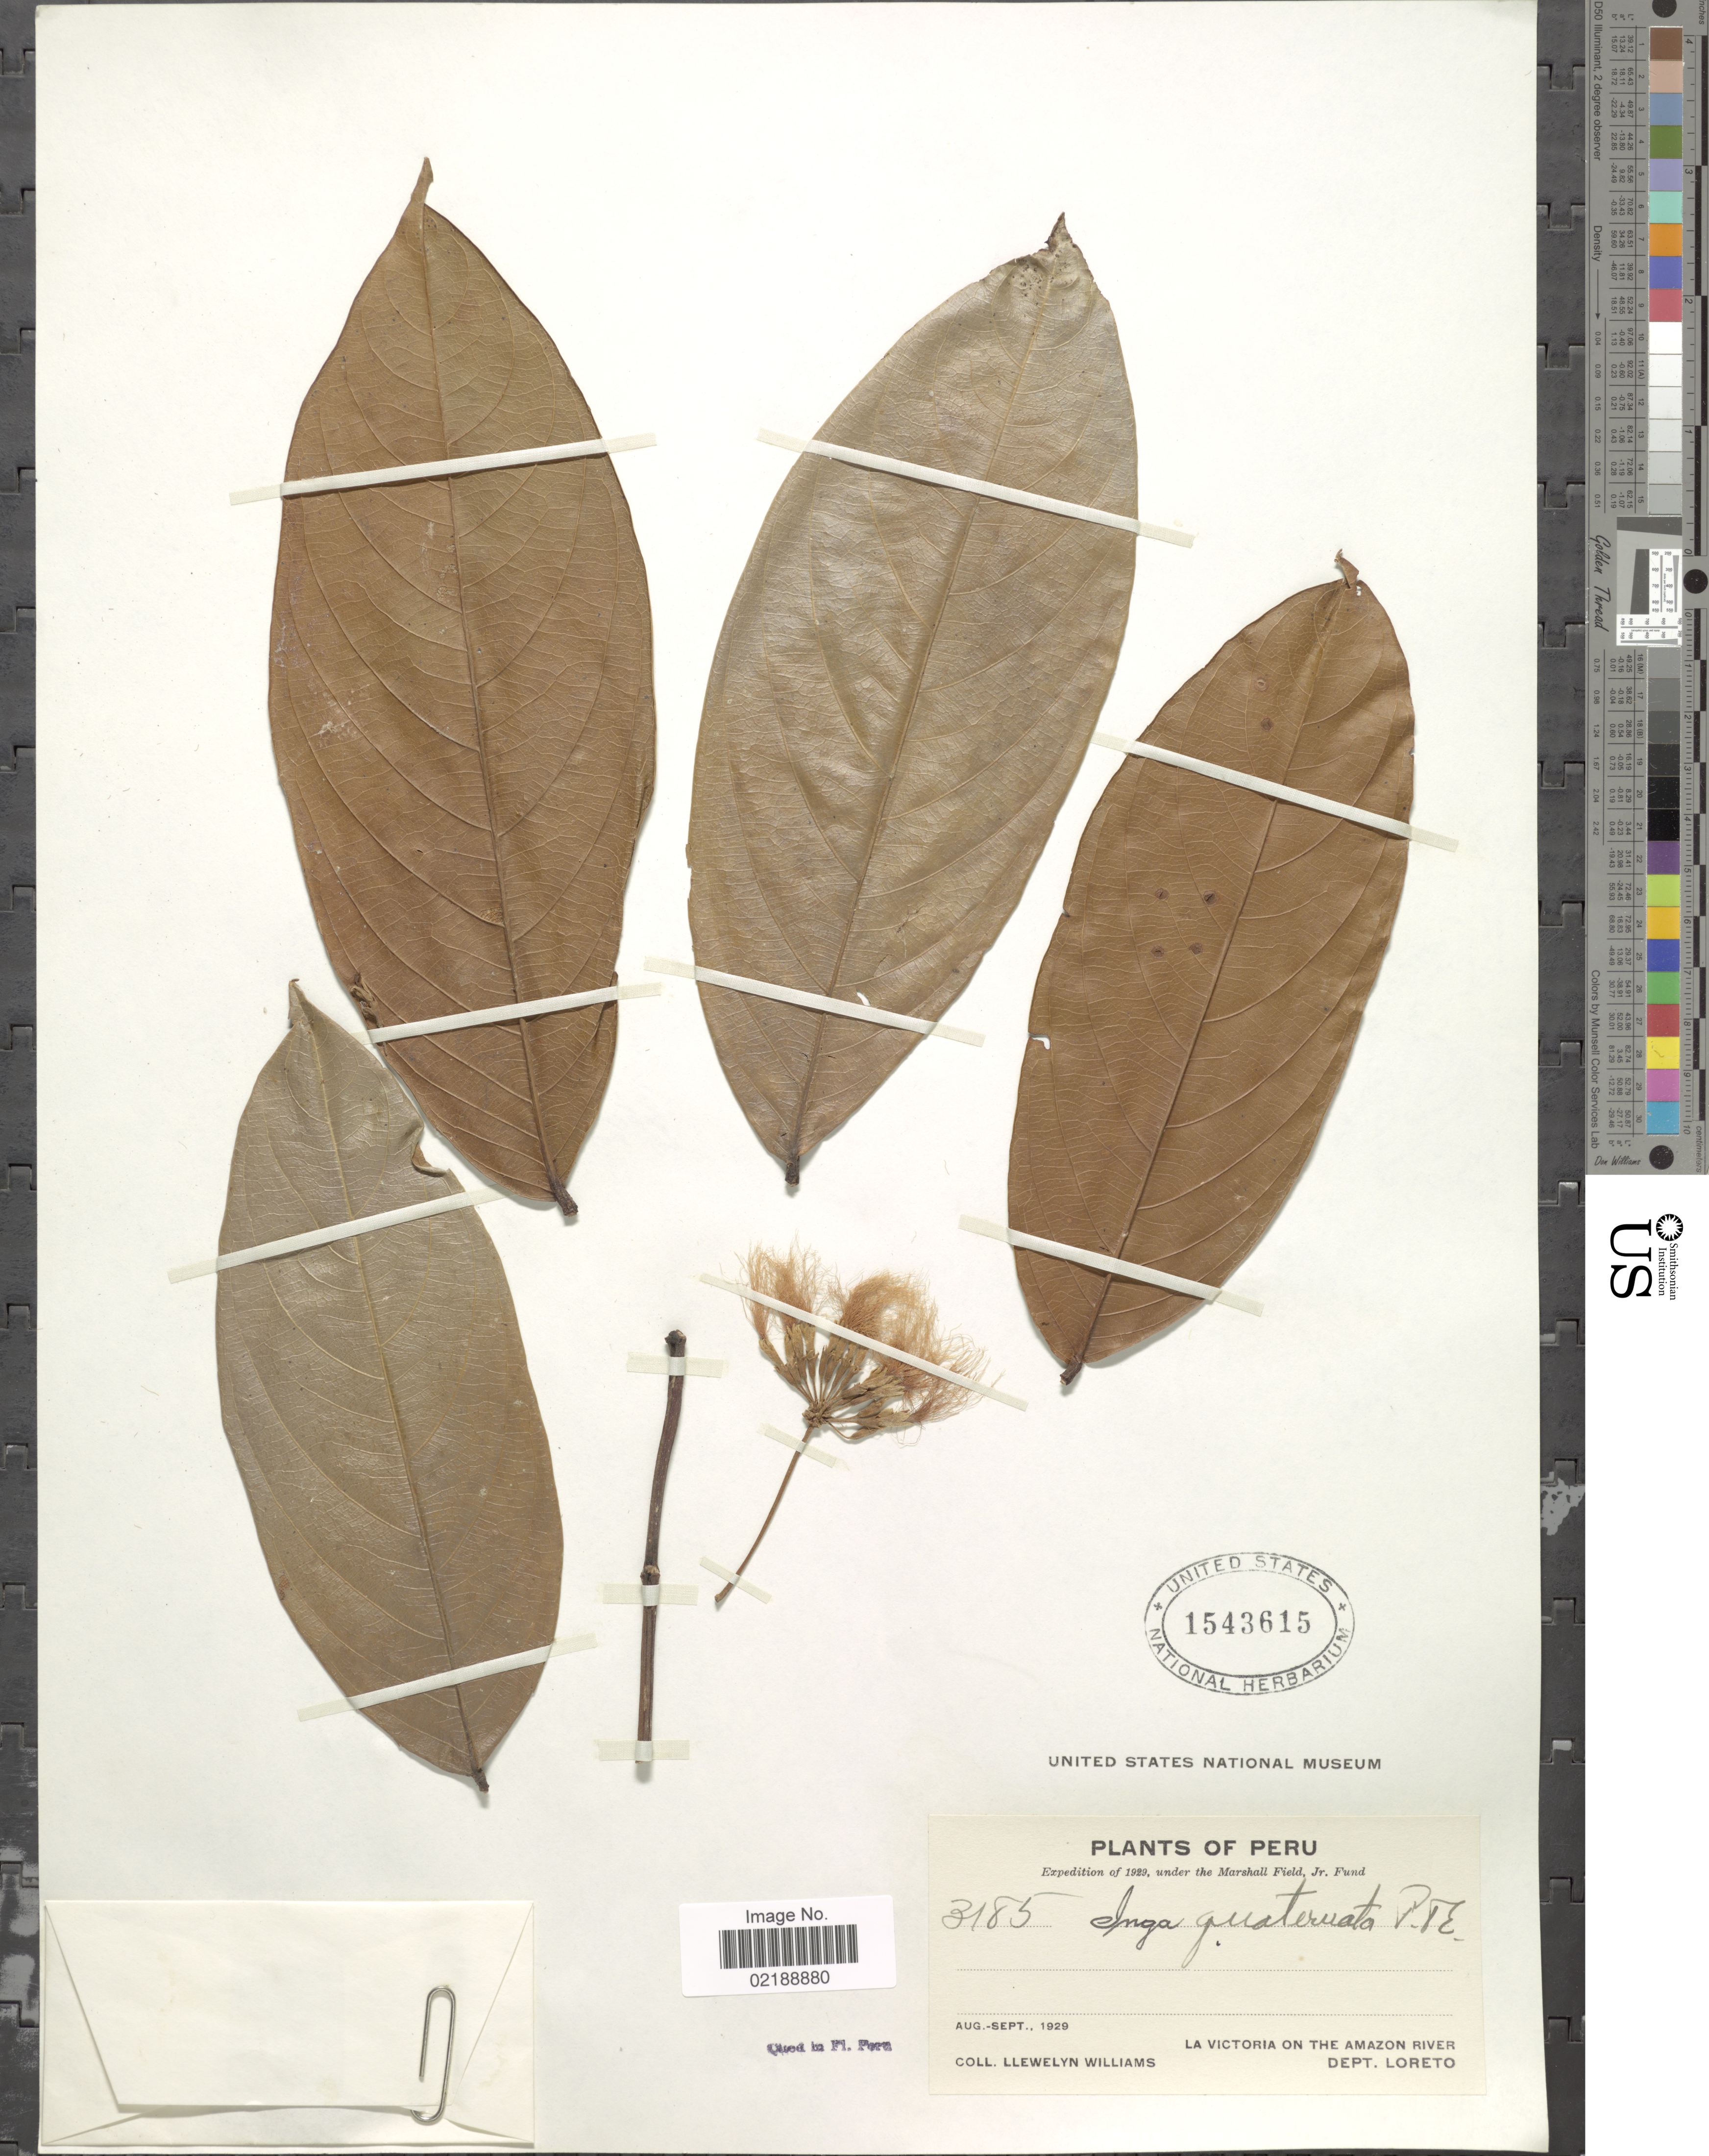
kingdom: Plantae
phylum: Tracheophyta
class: Magnoliopsida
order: Fabales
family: Fabaceae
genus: Inga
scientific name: Inga nobilis subsp. quaternata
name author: (Poepp. & Endl.) T.D. Penn.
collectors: Ll. Williams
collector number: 3185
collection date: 1929-08/1929-09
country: Peru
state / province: Loreto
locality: La Victoria on the Amazona River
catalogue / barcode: US 1543615